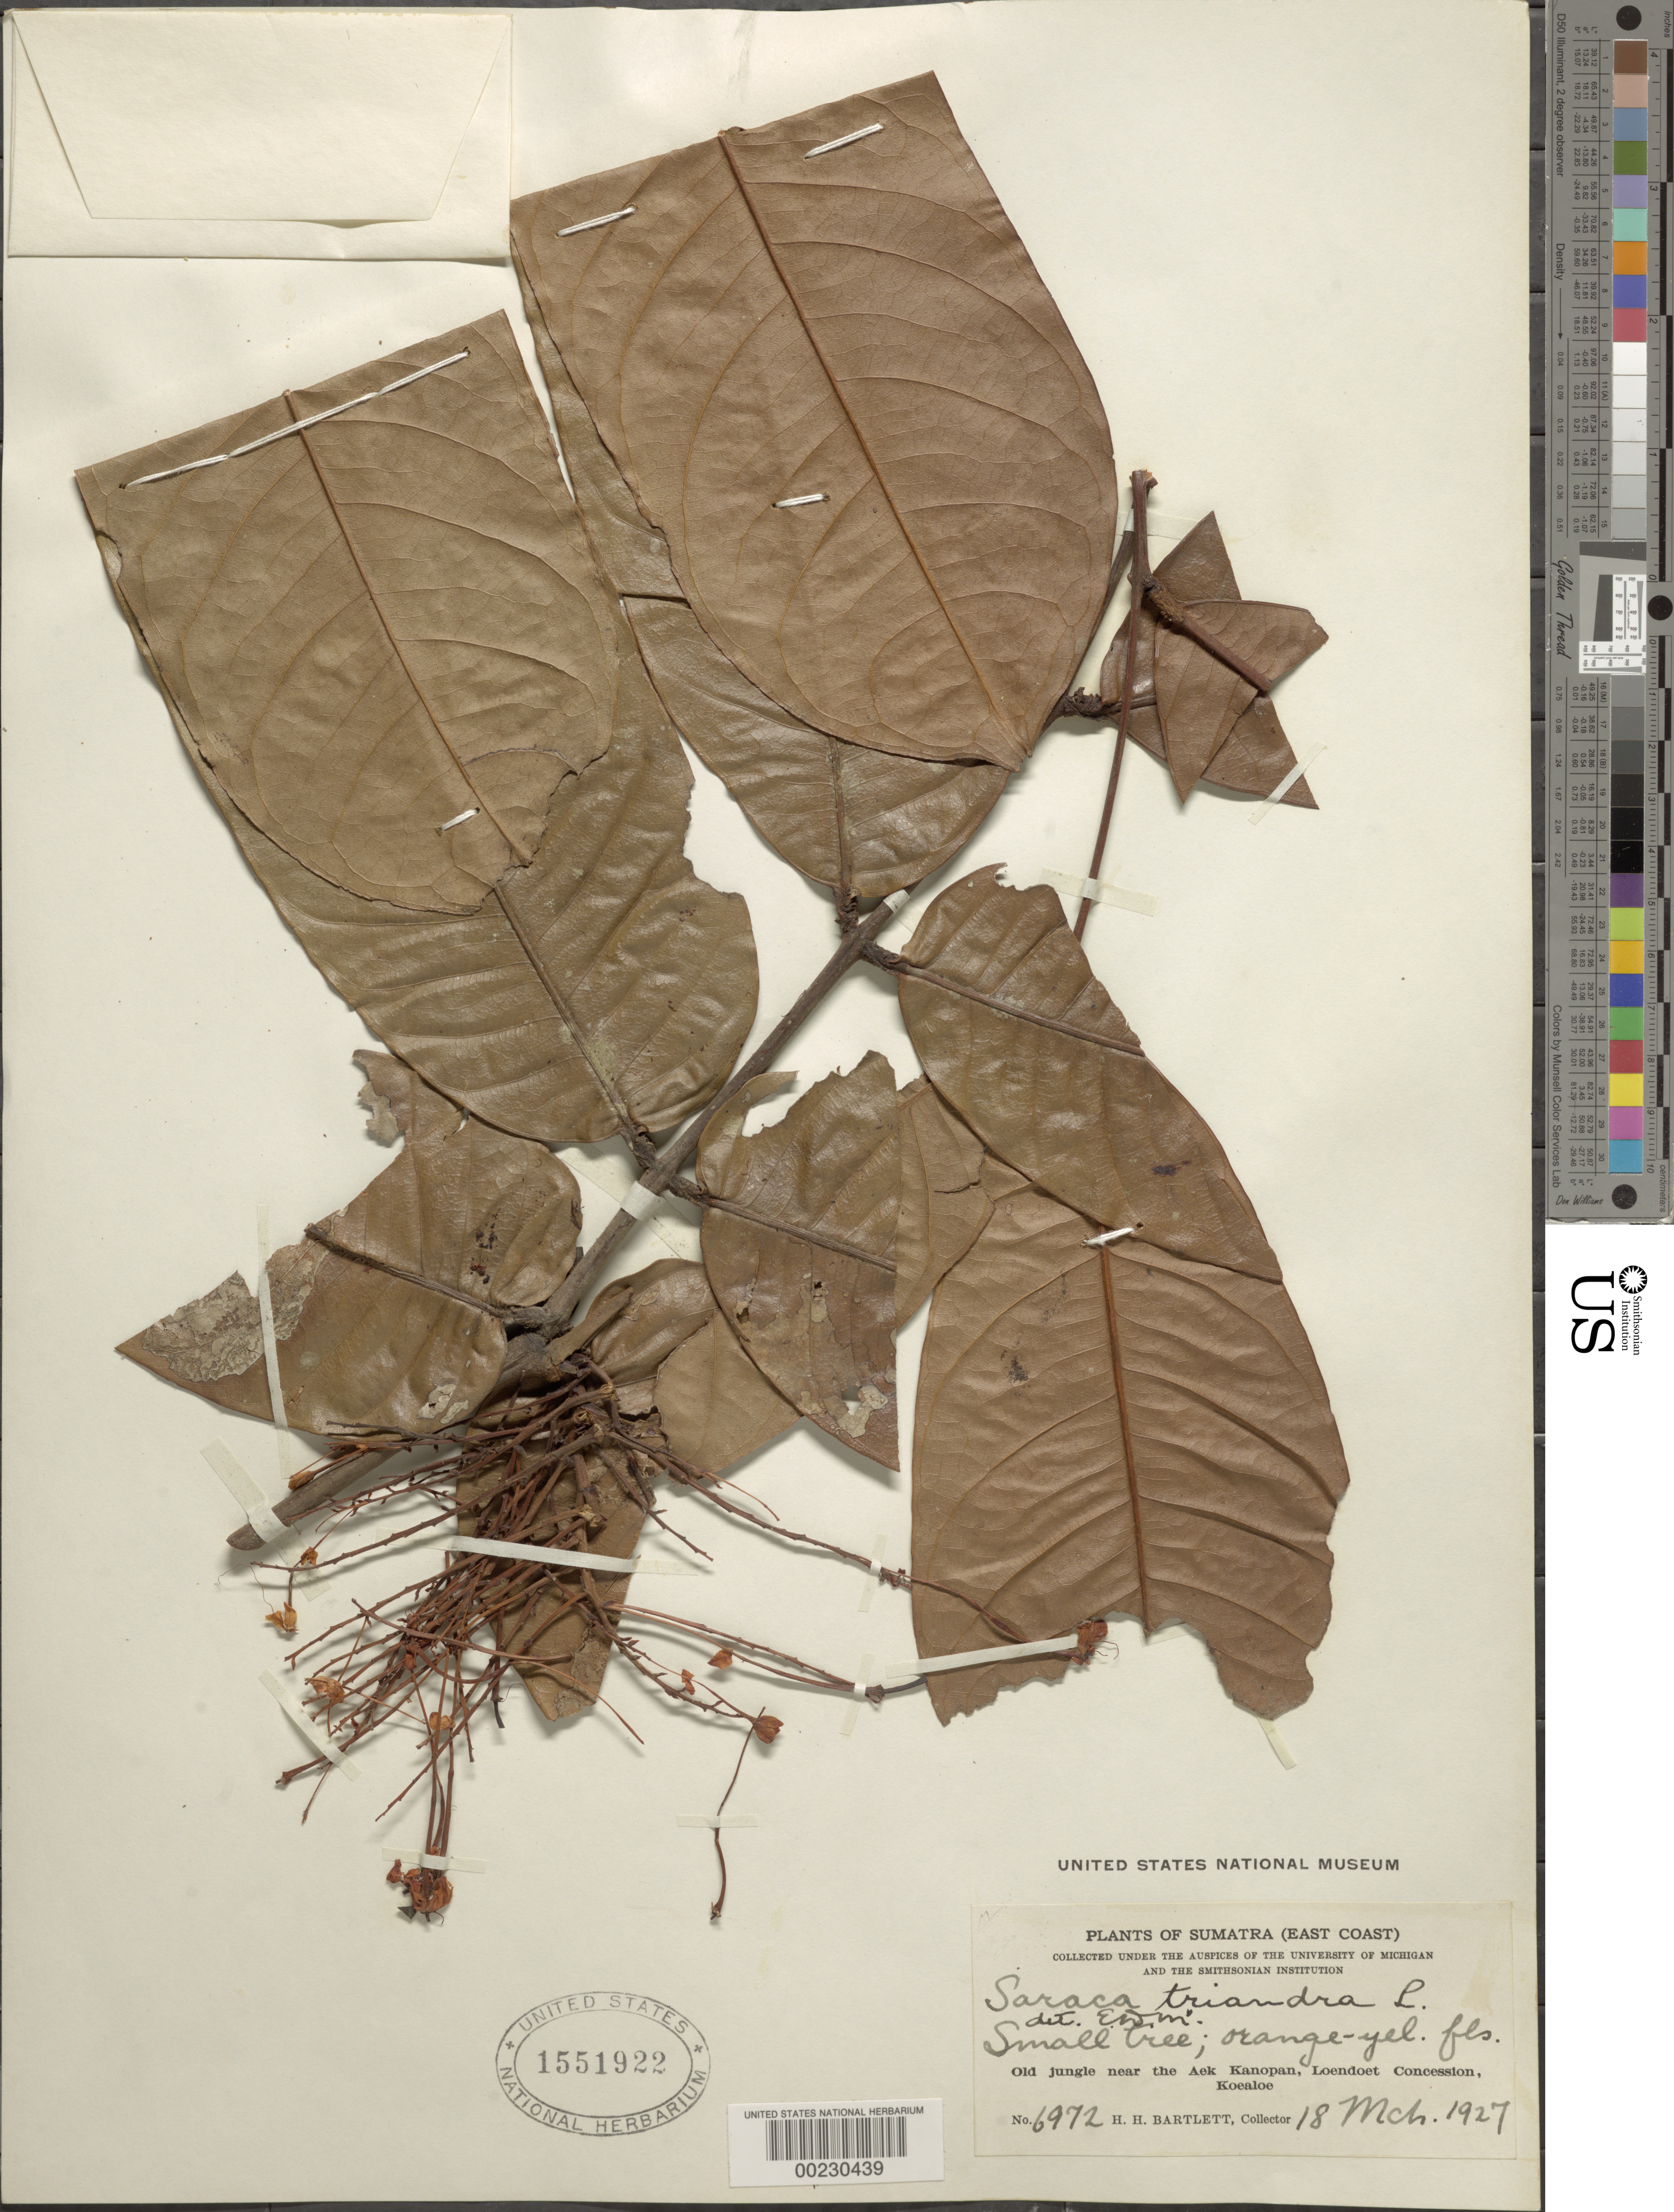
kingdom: Plantae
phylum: Tracheophyta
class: Magnoliopsida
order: Fabales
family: Fabaceae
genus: Saraca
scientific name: Saraca declinata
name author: (J.G. Jack) Miq.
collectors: H. H. Bartlett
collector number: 6972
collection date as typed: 18 Mar 1927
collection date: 1927-03-18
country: Indonesia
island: Sumatra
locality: Near aek sordang; loendoet concession, koealoe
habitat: Old jungle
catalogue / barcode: US 1551922